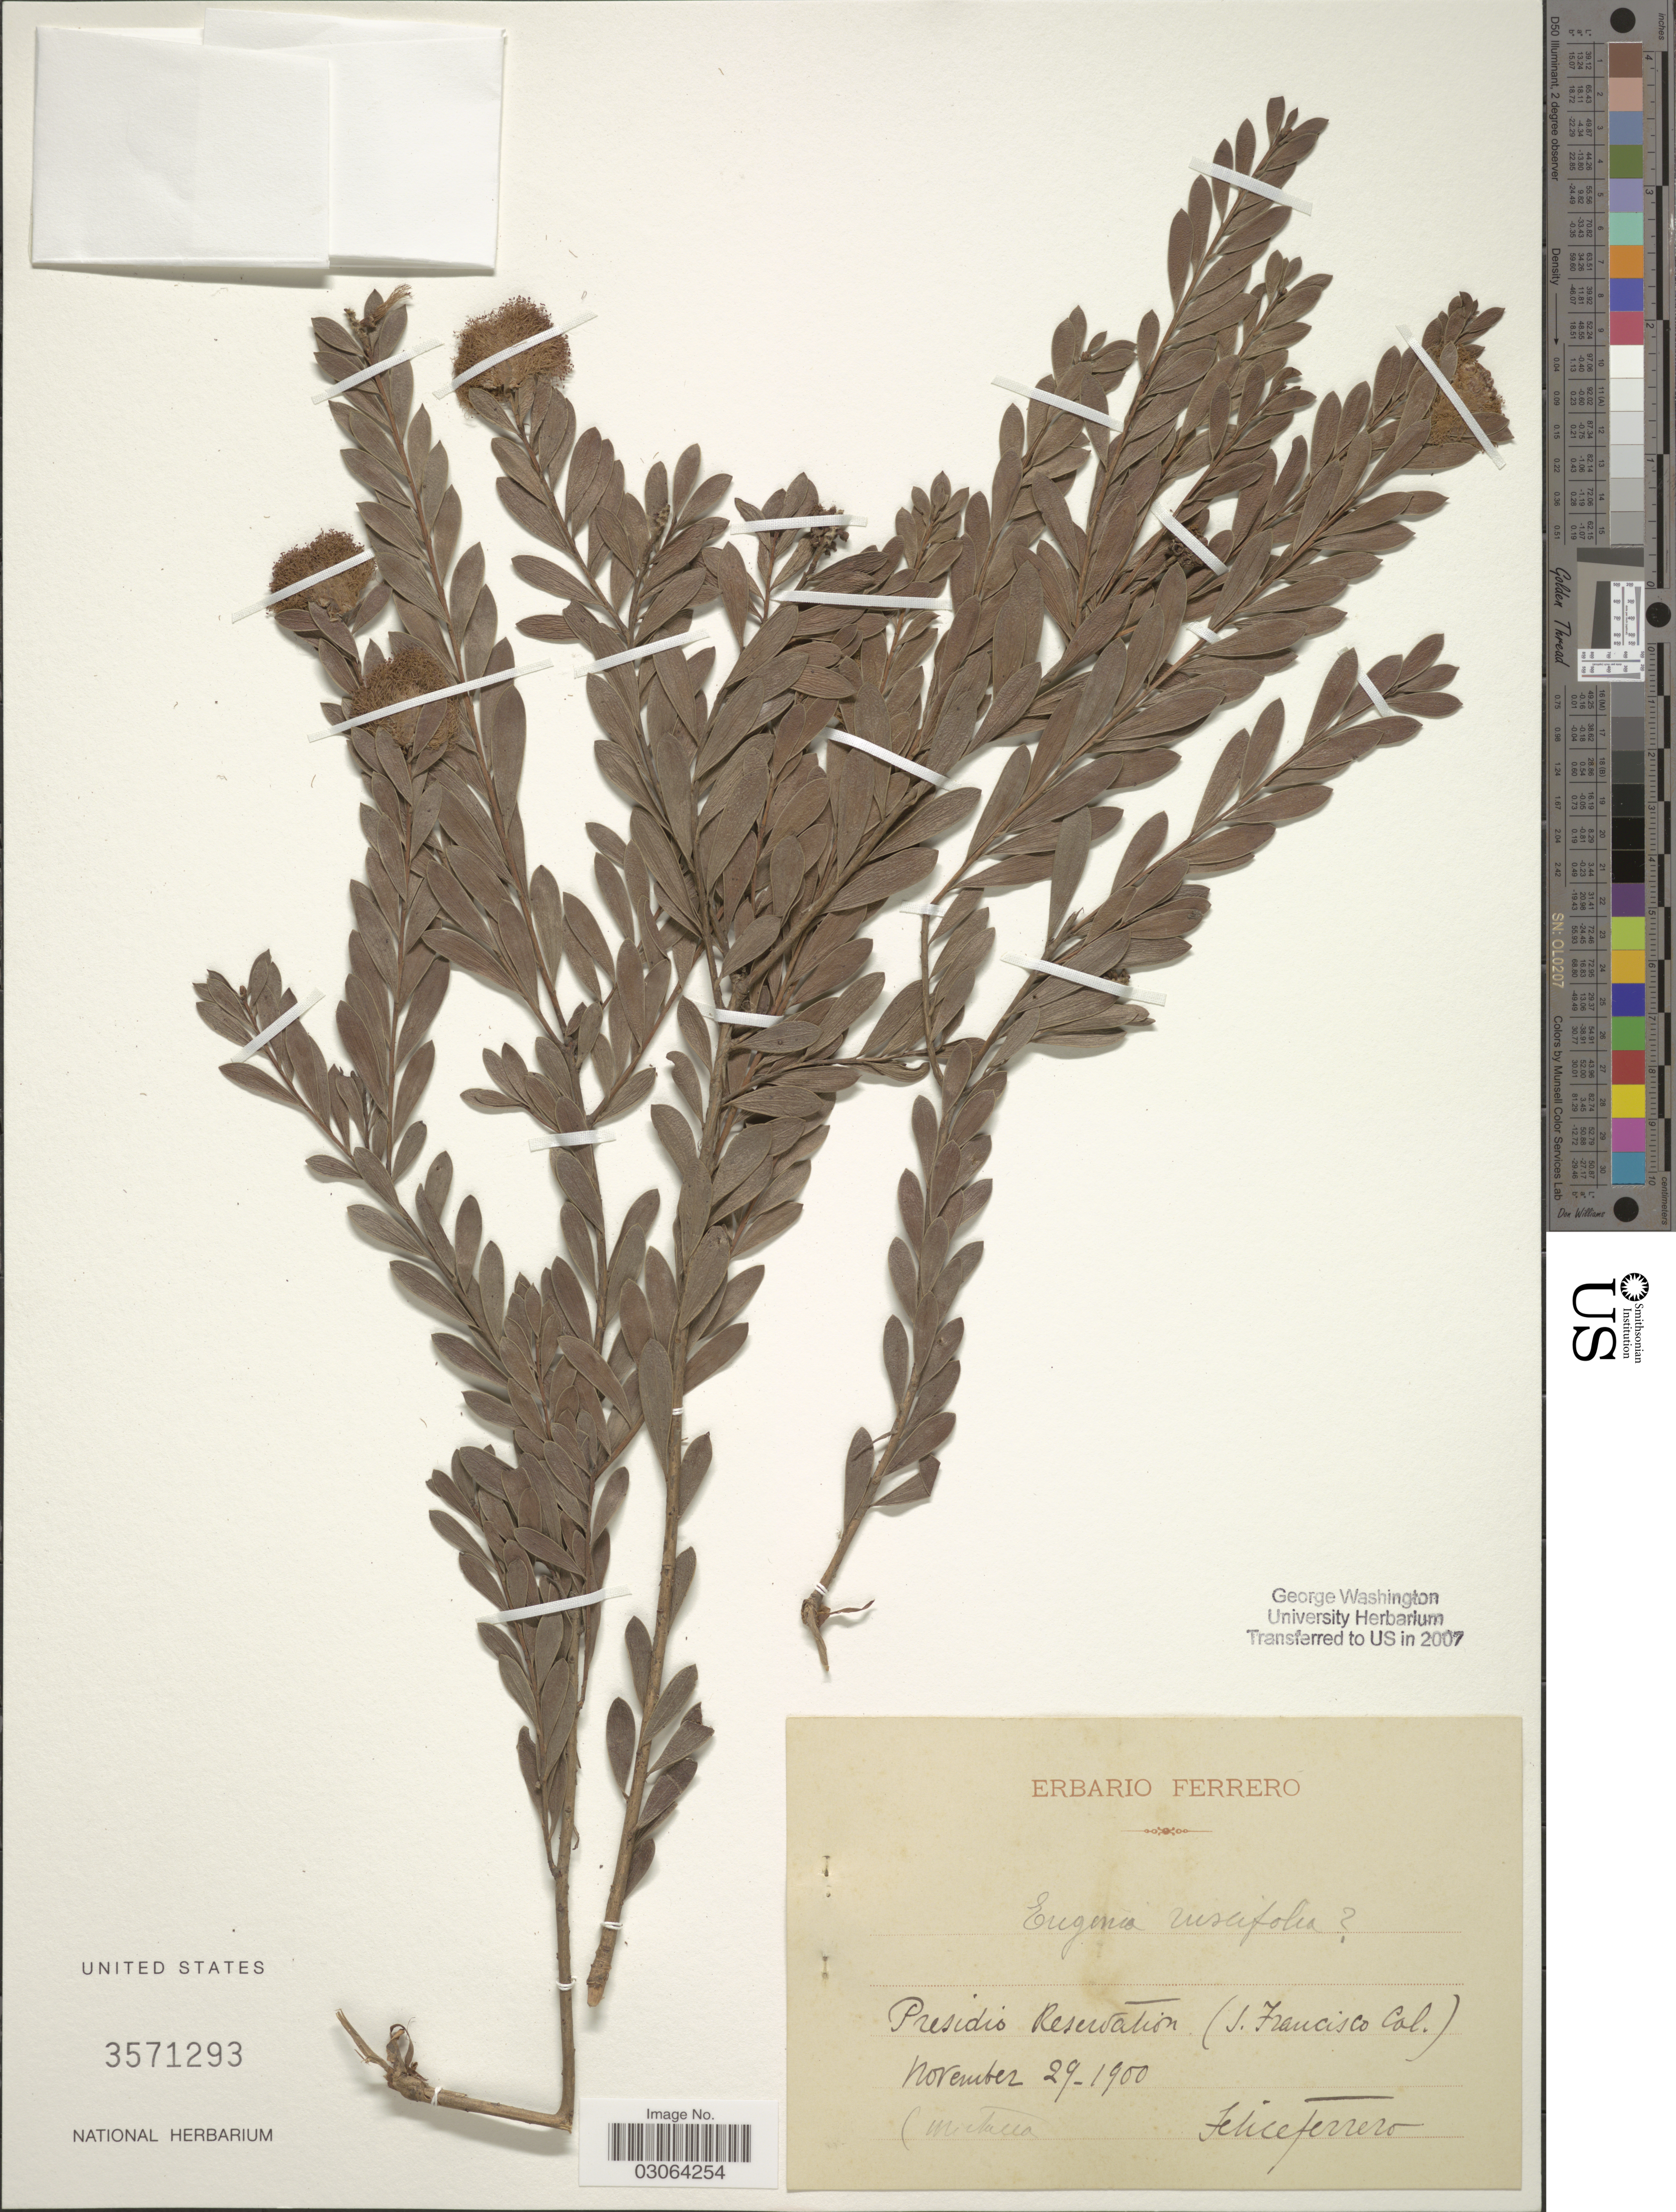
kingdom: Plantae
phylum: Tracheophyta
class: Magnoliopsida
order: Myrtales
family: Myrtaceae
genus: Melaleuca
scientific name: Melaleuca nesophila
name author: F. Muell.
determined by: Strong, Mark T., (BOT), Smithsonian Institution - National Museum of Natural History (UNITED STATES)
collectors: F. Ferrero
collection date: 1900-11-29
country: United States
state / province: California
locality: Presidio Reservation (S. Francisco Cal.).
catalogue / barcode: US 3571293